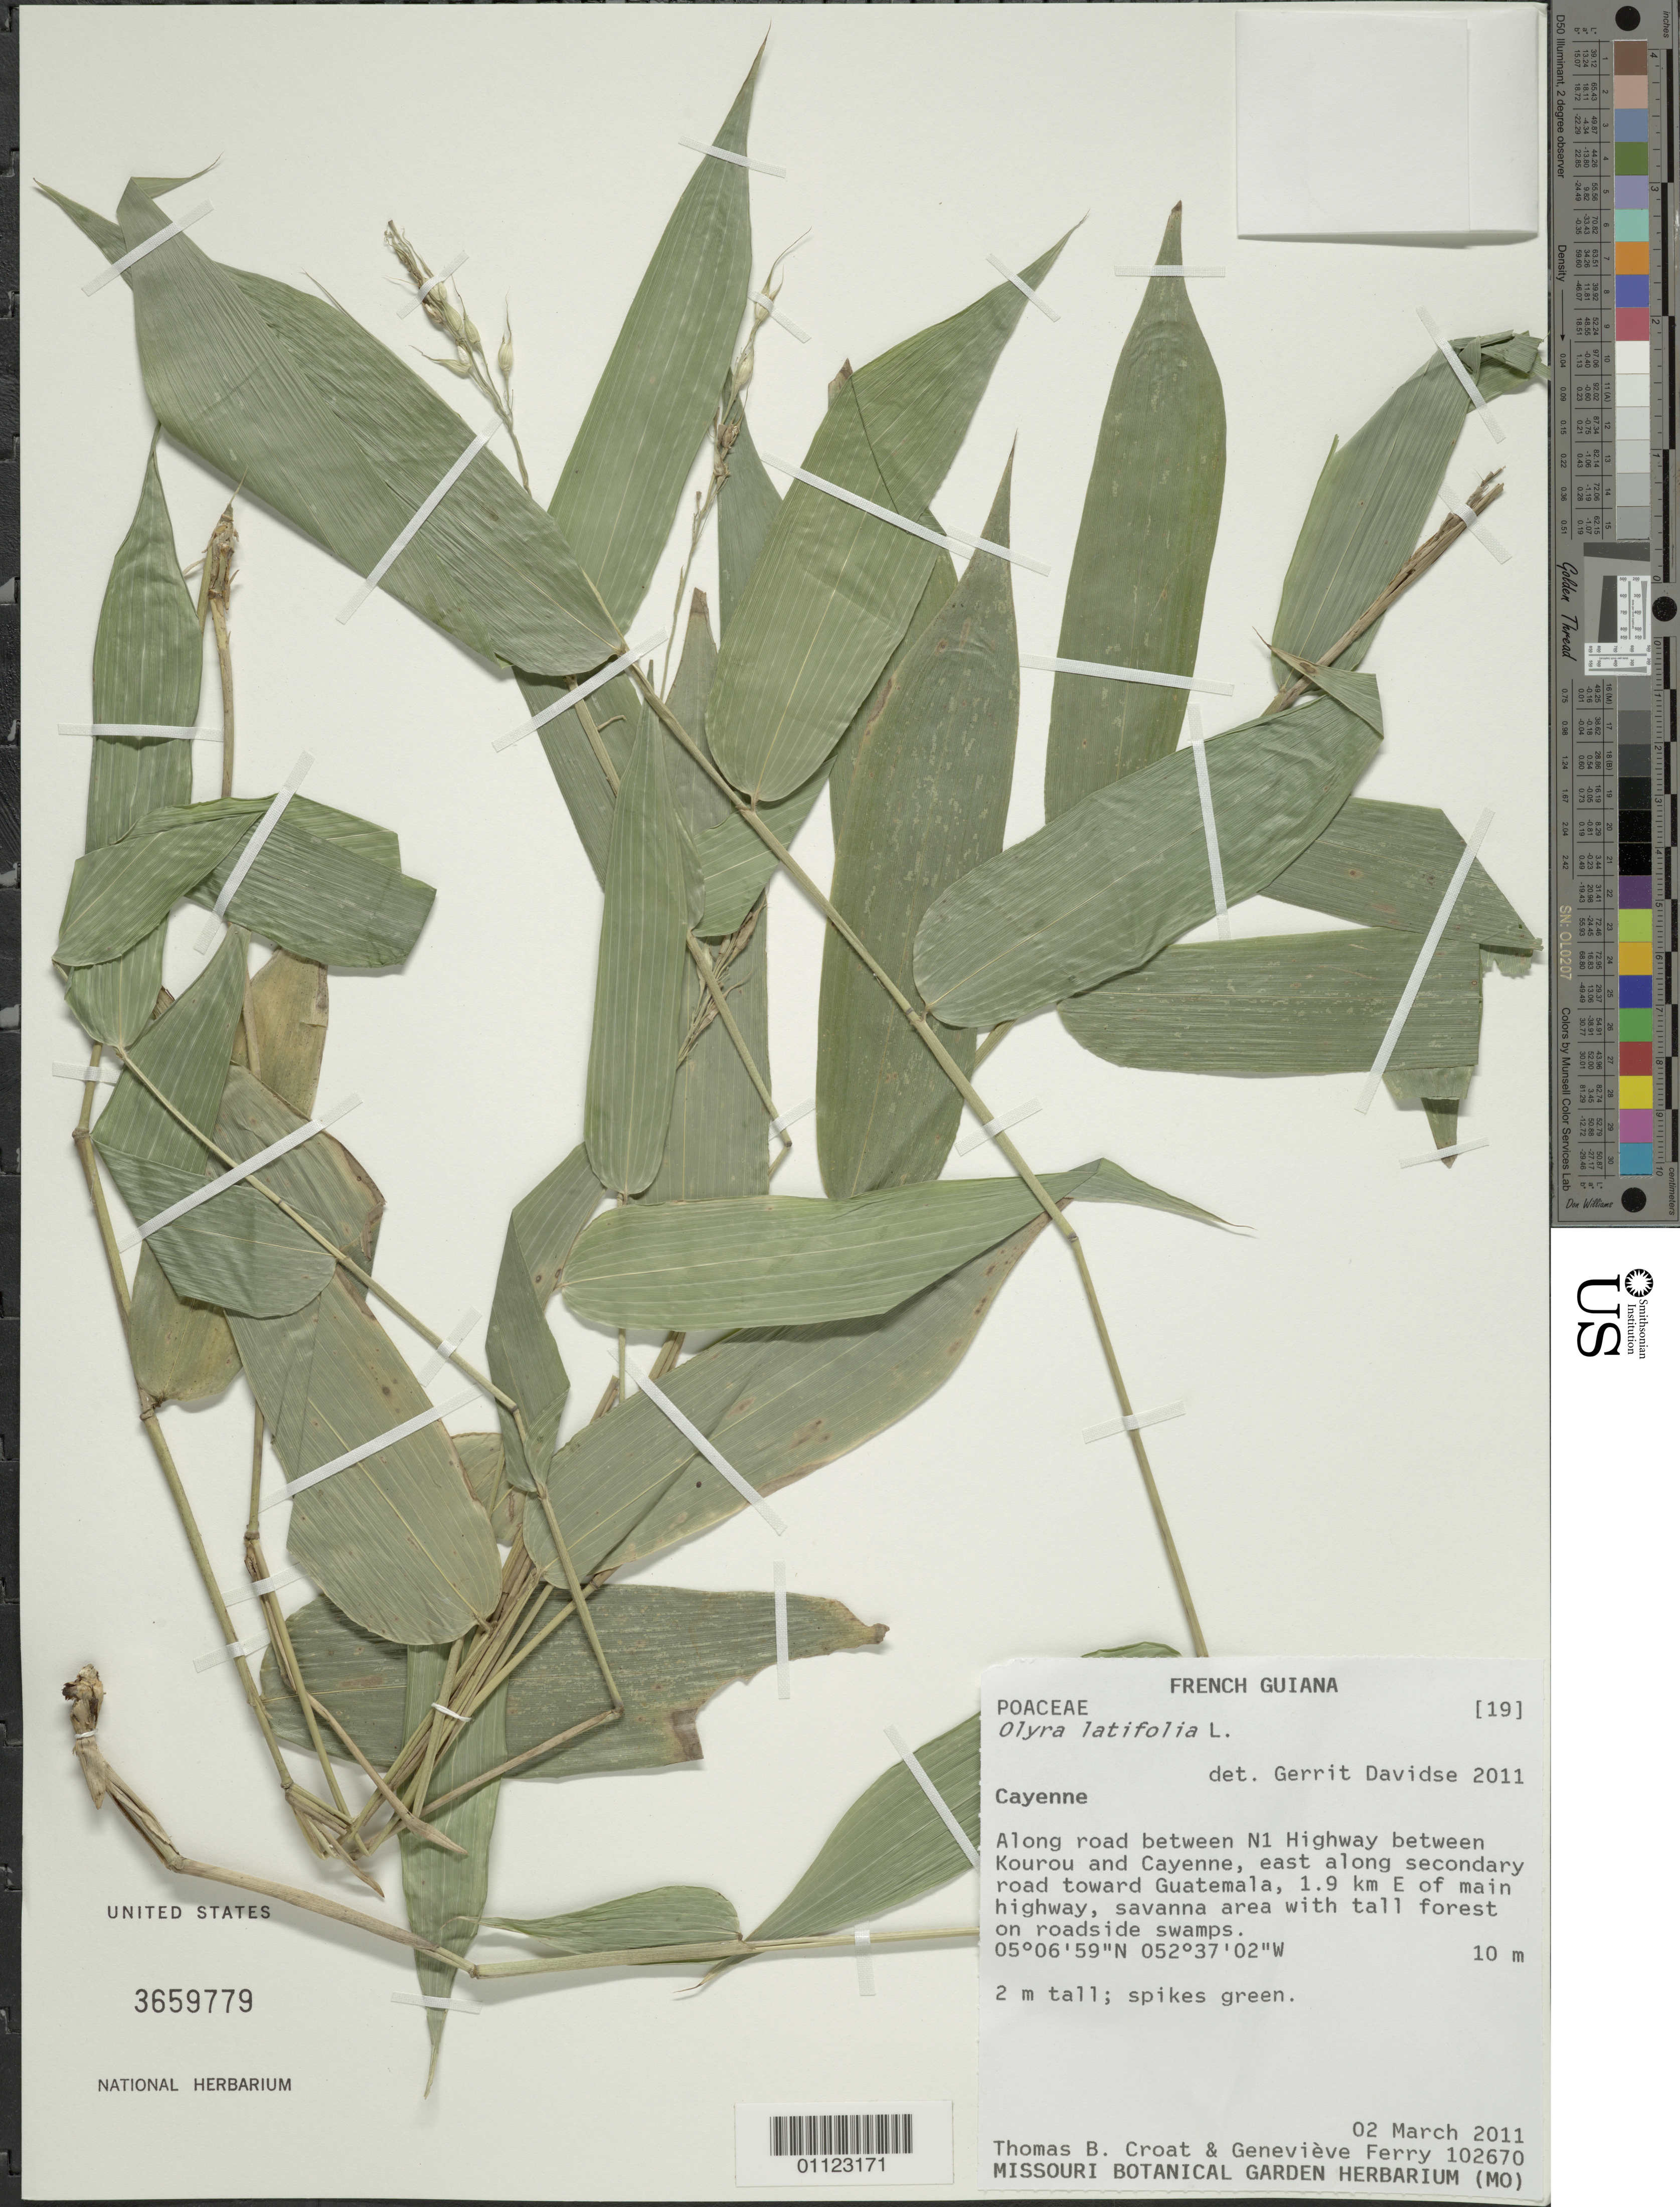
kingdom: Plantae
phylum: Tracheophyta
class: Liliopsida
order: Poales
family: Poaceae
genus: Olyra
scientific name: Olyra latifolia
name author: L.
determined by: Davidse, Gerrit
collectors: T. B. Croat & G. Ferry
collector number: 102670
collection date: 2011-03-02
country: French Guiana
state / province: Cayenne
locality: Along road between N1 Highway between Kourou and Cayenne, east along secondary road toward Guatemala, 1.9km E of main highway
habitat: Savanna area with tall forest on roadside swamps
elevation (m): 10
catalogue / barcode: US 3659779